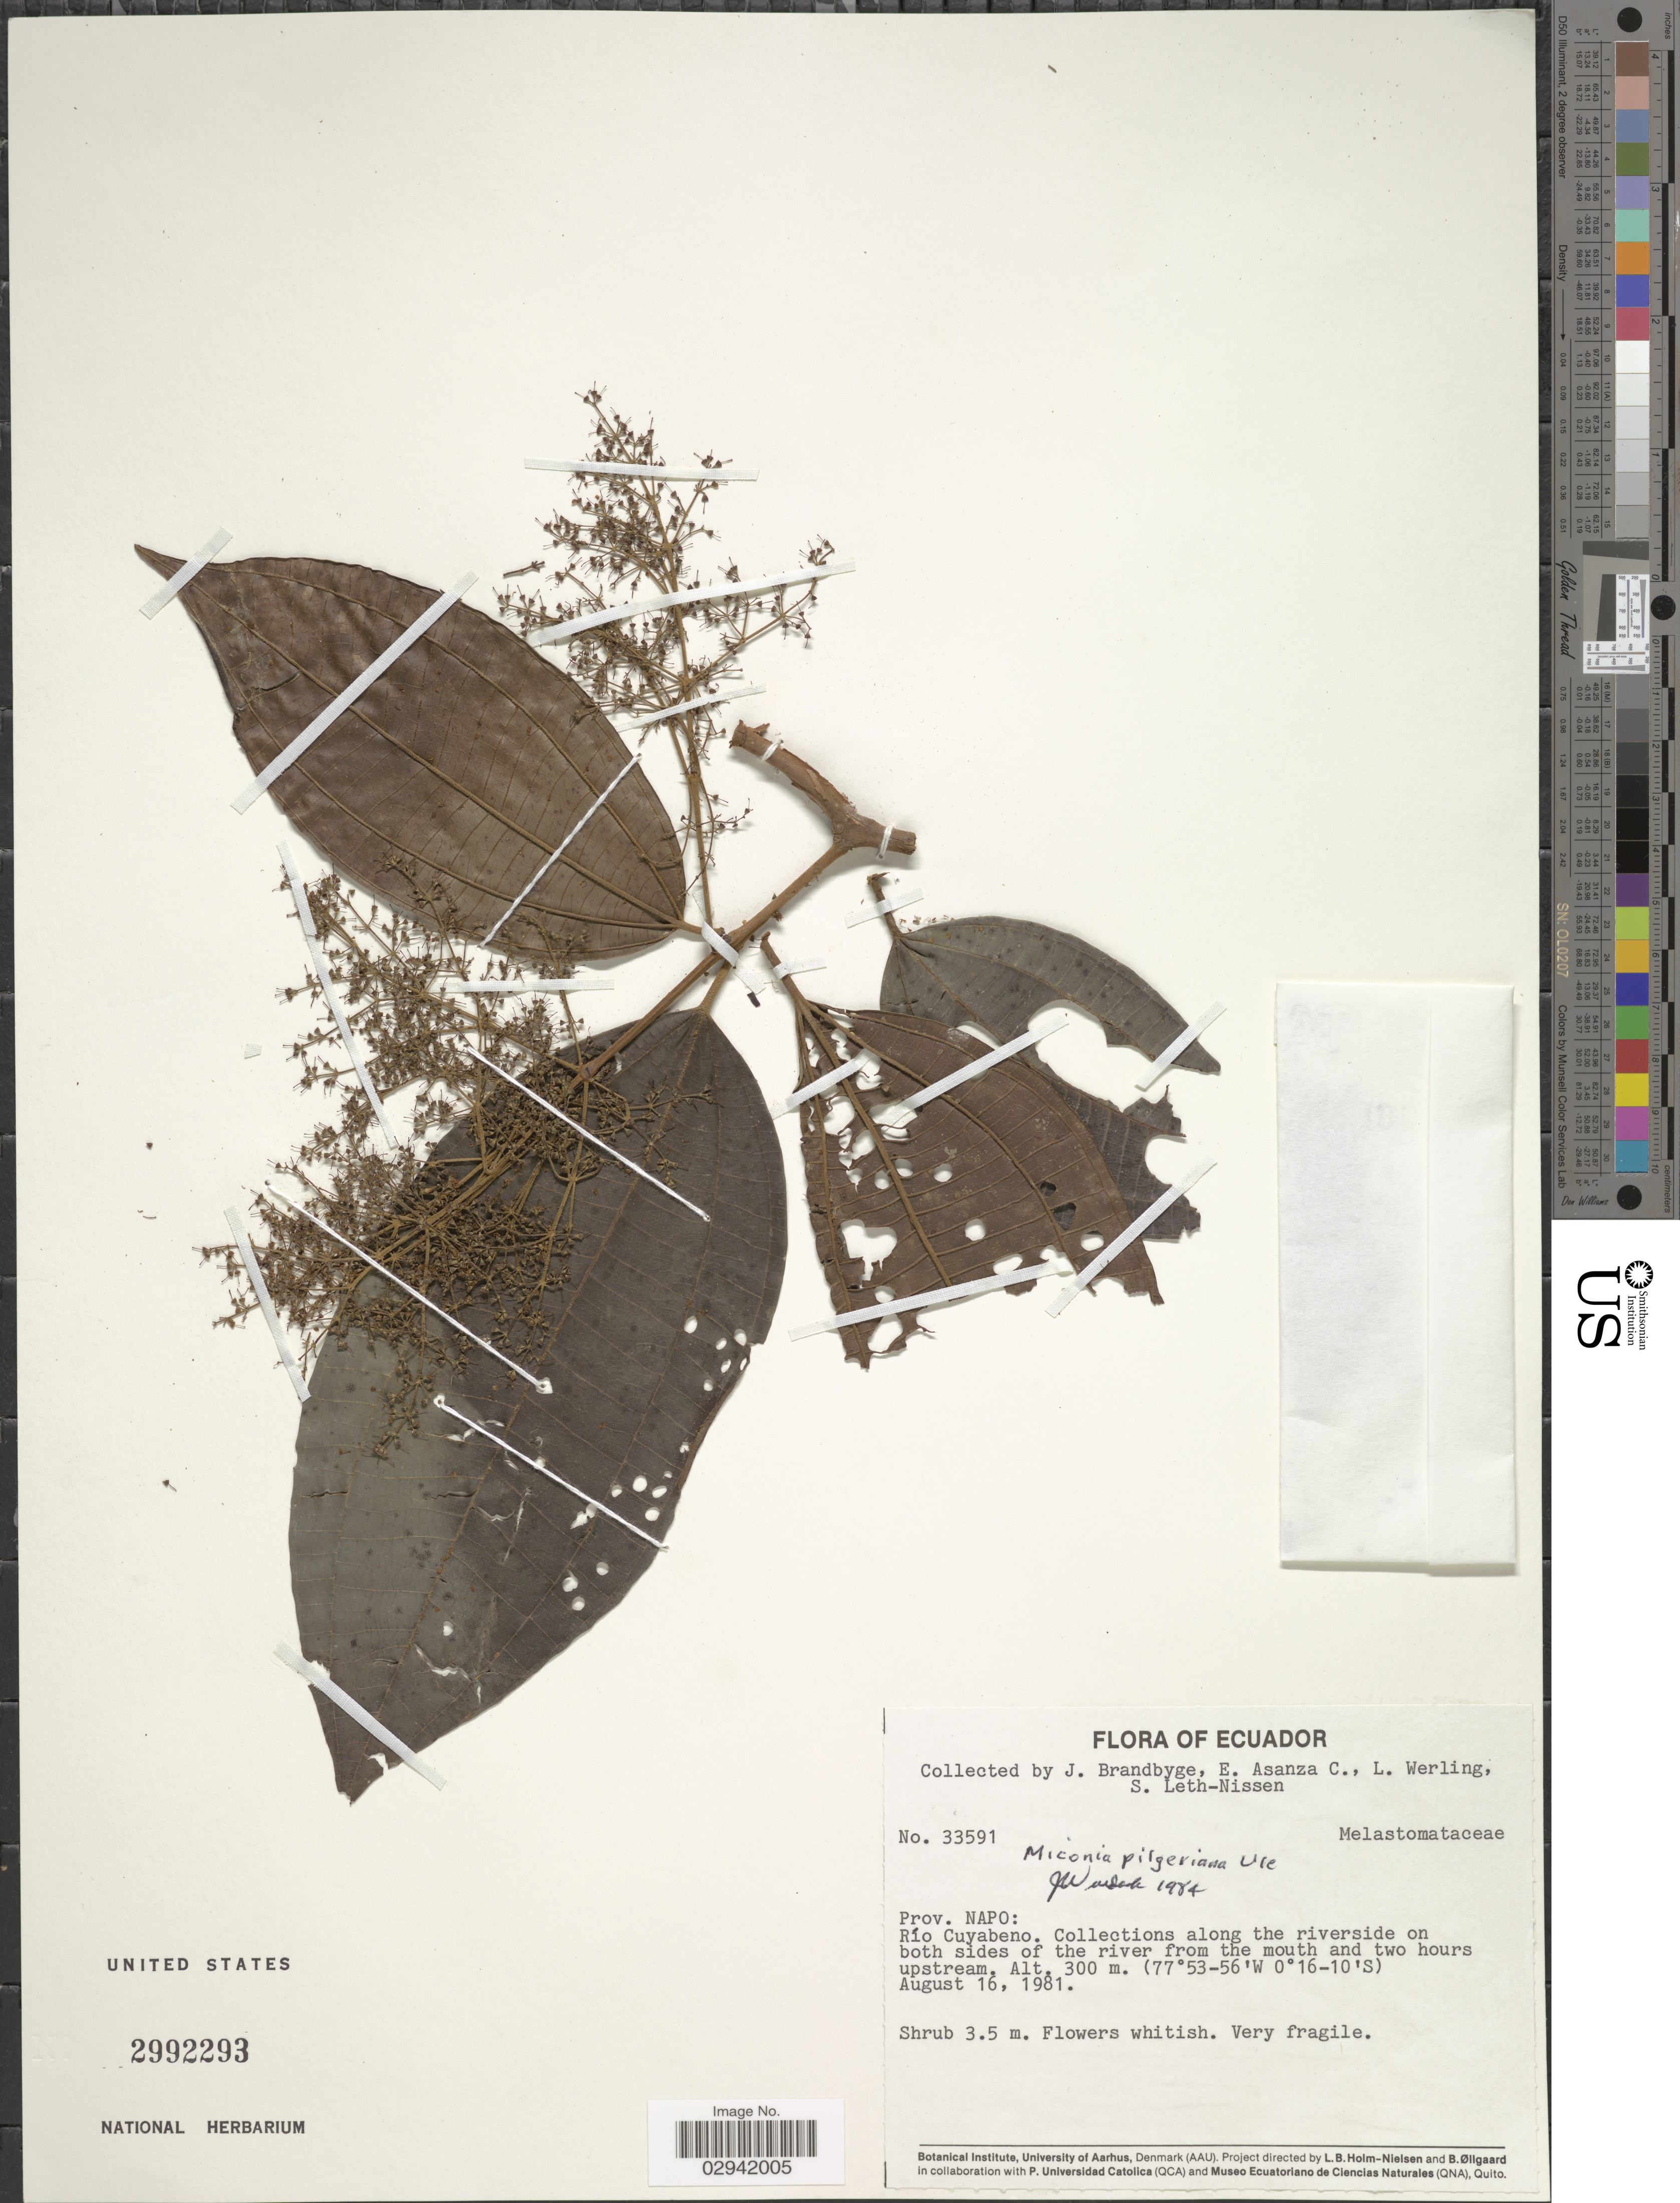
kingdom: Plantae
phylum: Tracheophyta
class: Magnoliopsida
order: Myrtales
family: Melastomataceae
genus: Miconia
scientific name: Miconia pilgeriana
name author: Ule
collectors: J. Brandbyge, E. Asanza C., L. Werling & S. Leth-Nissen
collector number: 33591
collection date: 1981-08-16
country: Ecuador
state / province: Napo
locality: Río Cuyabeno.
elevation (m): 300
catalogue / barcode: US 2992293